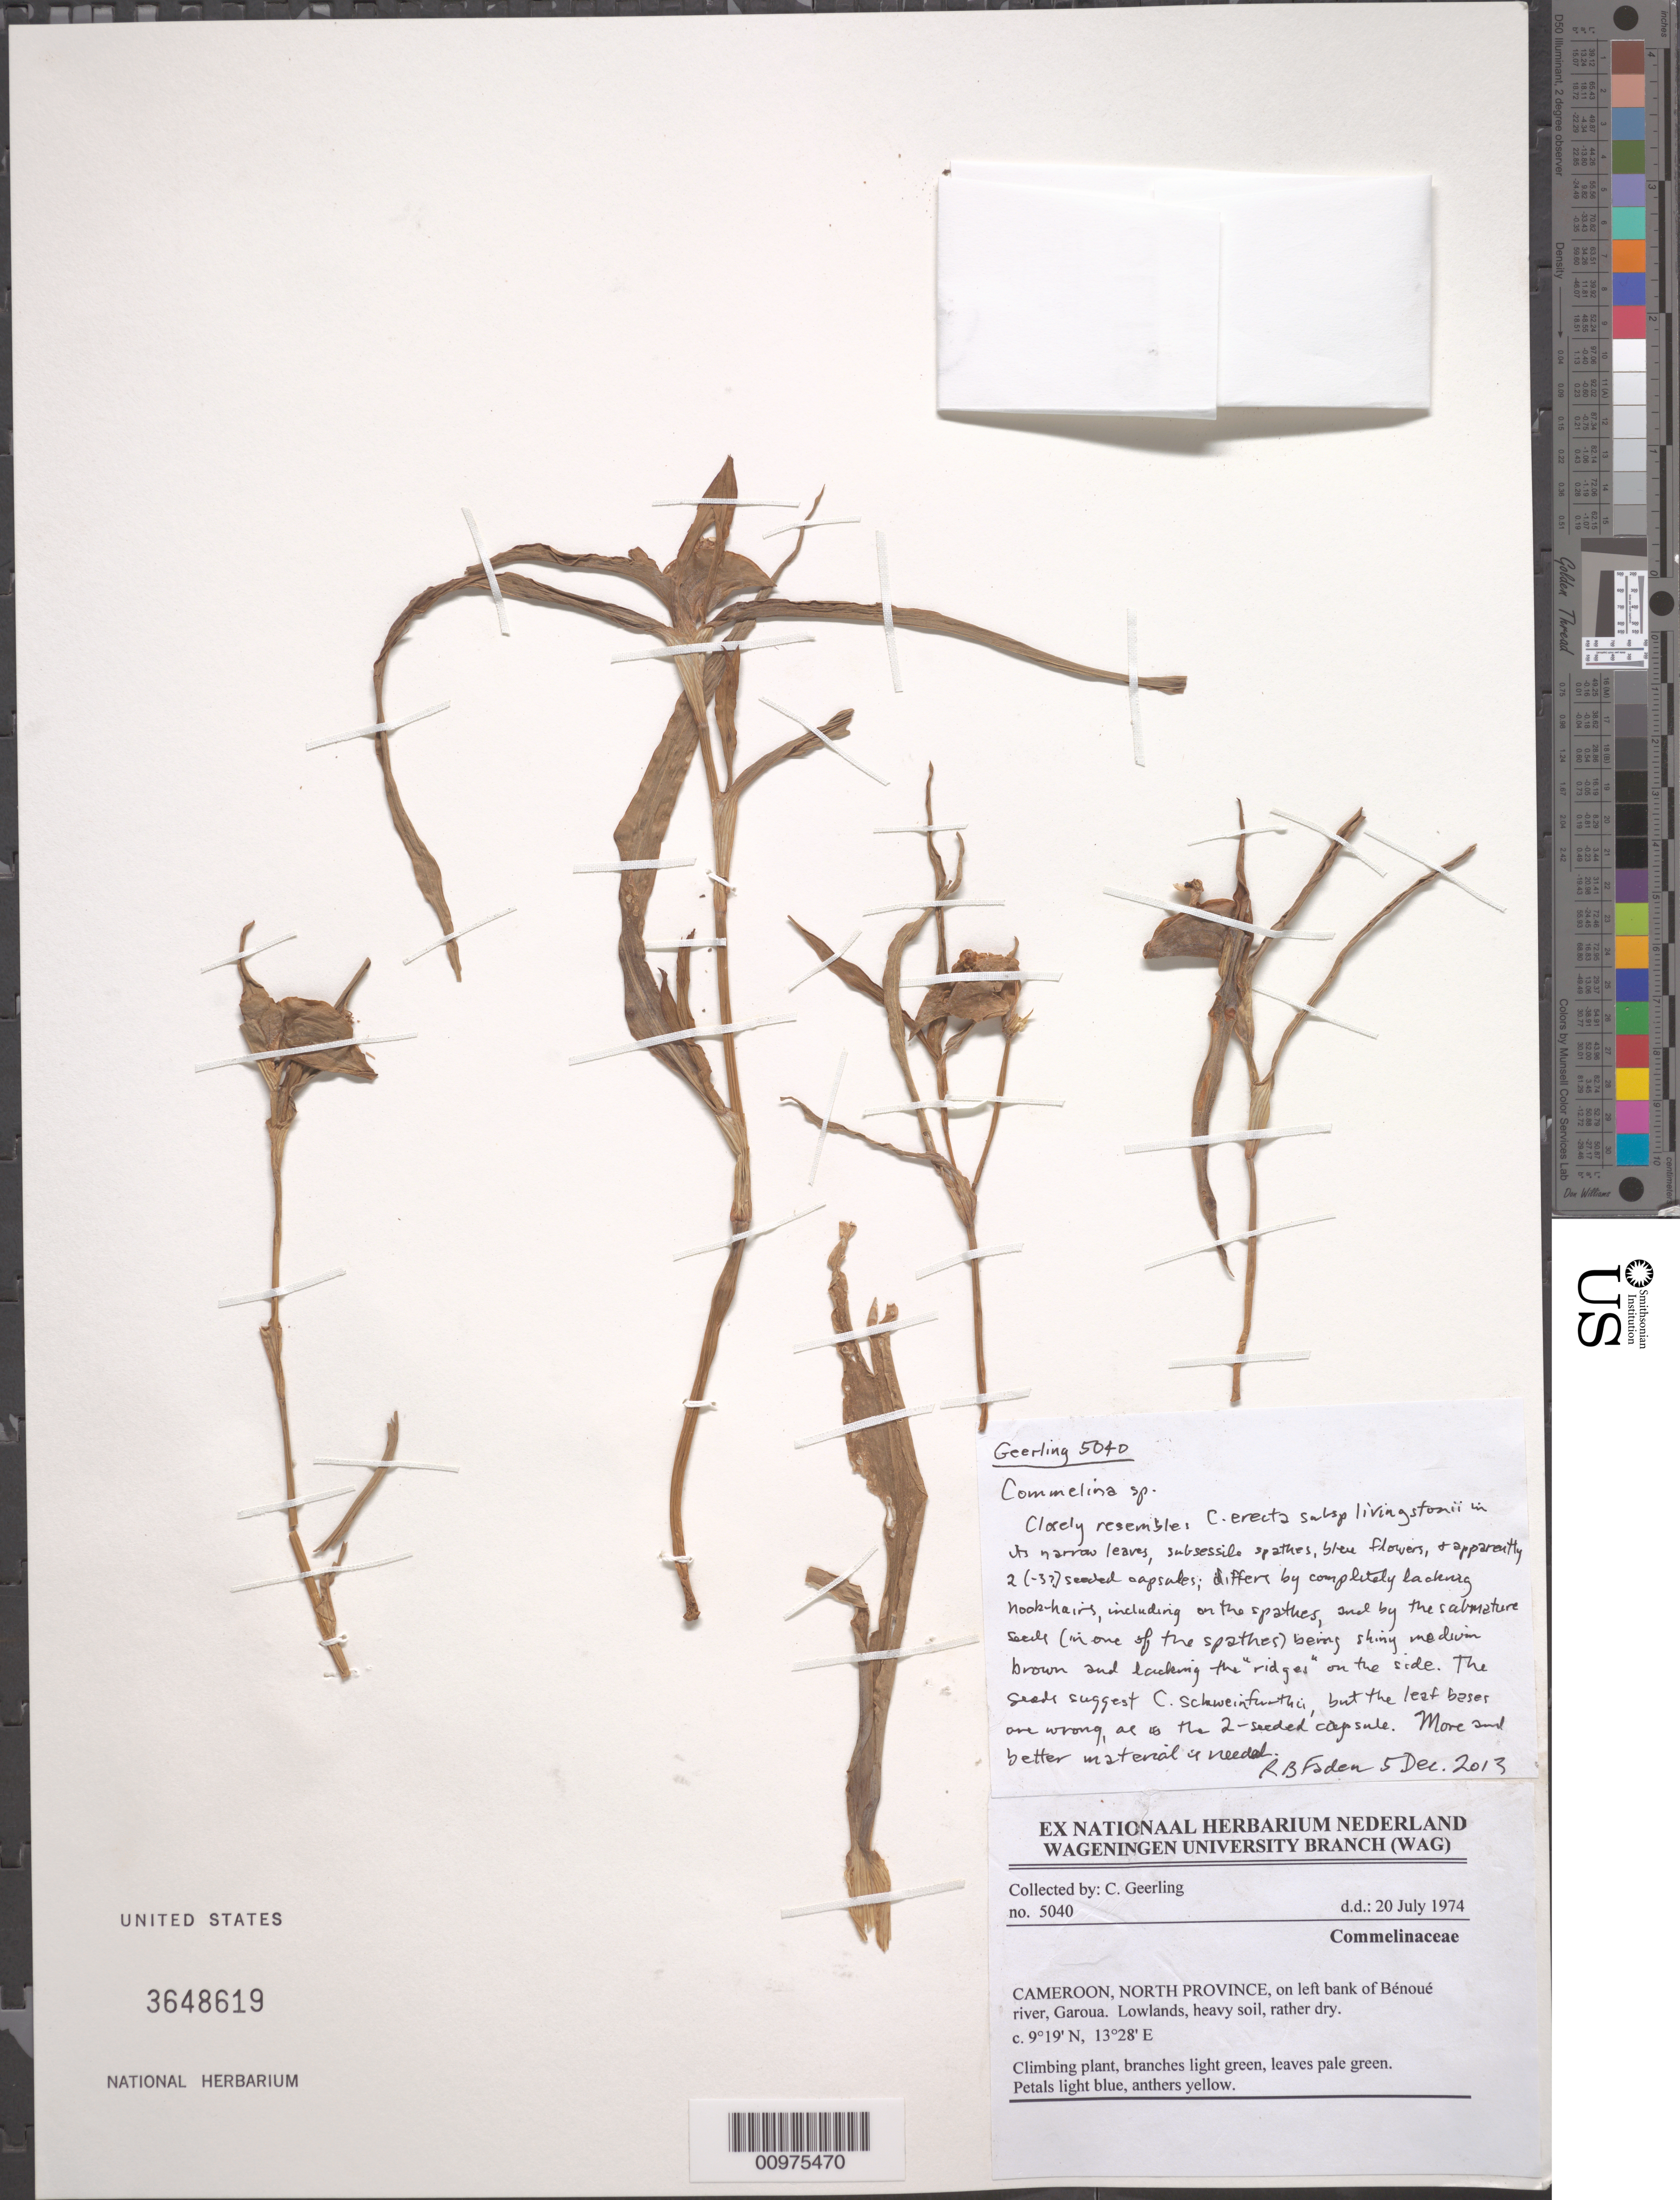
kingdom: Plantae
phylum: Tracheophyta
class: Liliopsida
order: Commelinales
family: Commelinaceae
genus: Commelina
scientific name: Commelina sp.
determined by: Faden, Robert B., (US), Smithsonian Institution - National Museum of Natural History (UNITED STATES)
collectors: C. Geerling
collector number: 5040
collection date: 1974-07-20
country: Cameroon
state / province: Nord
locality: on left bank of Bénoué river, Garoua.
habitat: Lowlands, heavy soil, rather dry.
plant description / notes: Closely resembles C. erecta subsp. livingstonii in its narrow leaves, subsessile spathes, blue flowers, & apparently 2 (-3?) seeded capsules; differs by completely lacking hook-hairs, including on the spathes, and by the submature seeds (in one of the spathes) being shiny medium brown and lacking the "ridges" on the side. The seeds suggest C. schweinfurthii,m but the leaf bases are wrong, as is the 2-seeded capsule. More and better material is needed.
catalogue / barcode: US 3648619